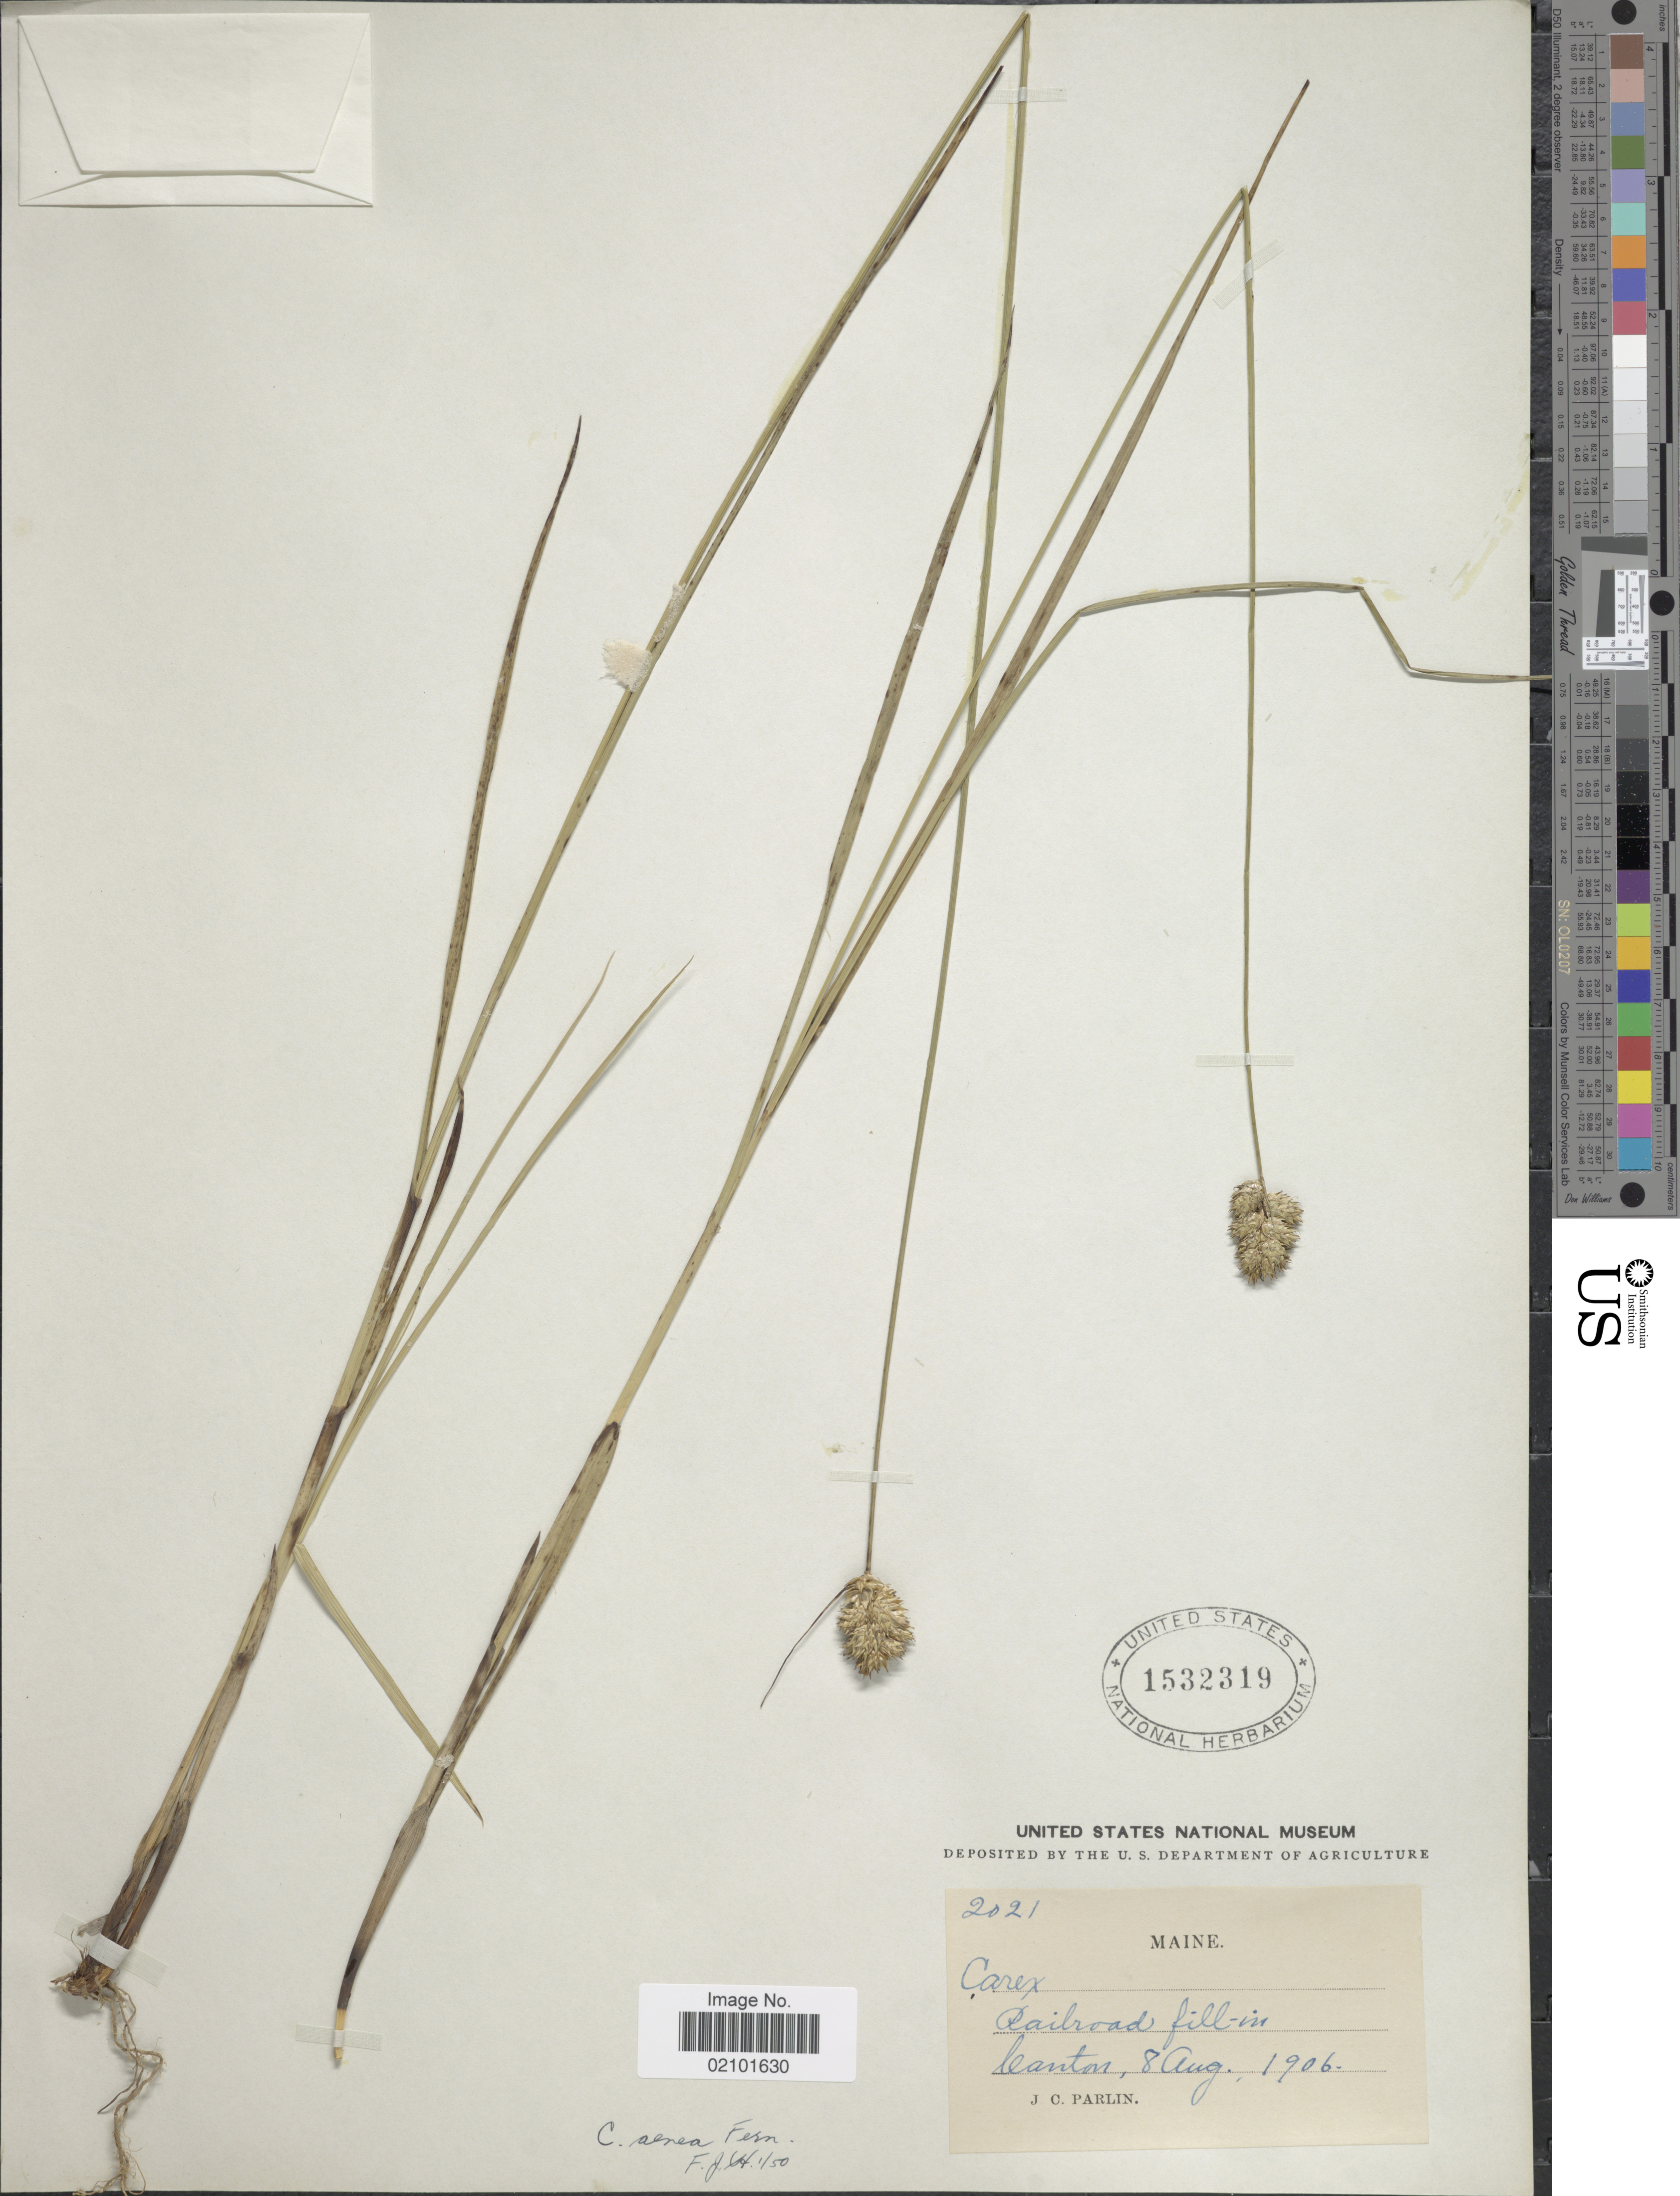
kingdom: Plantae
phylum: Tracheophyta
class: Liliopsida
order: Poales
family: Cyperaceae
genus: Carex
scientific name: Carex foenea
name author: Willd.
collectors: J. Parlin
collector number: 2021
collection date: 1906-08-08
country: United States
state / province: Maine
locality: Canton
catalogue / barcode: US 1532319